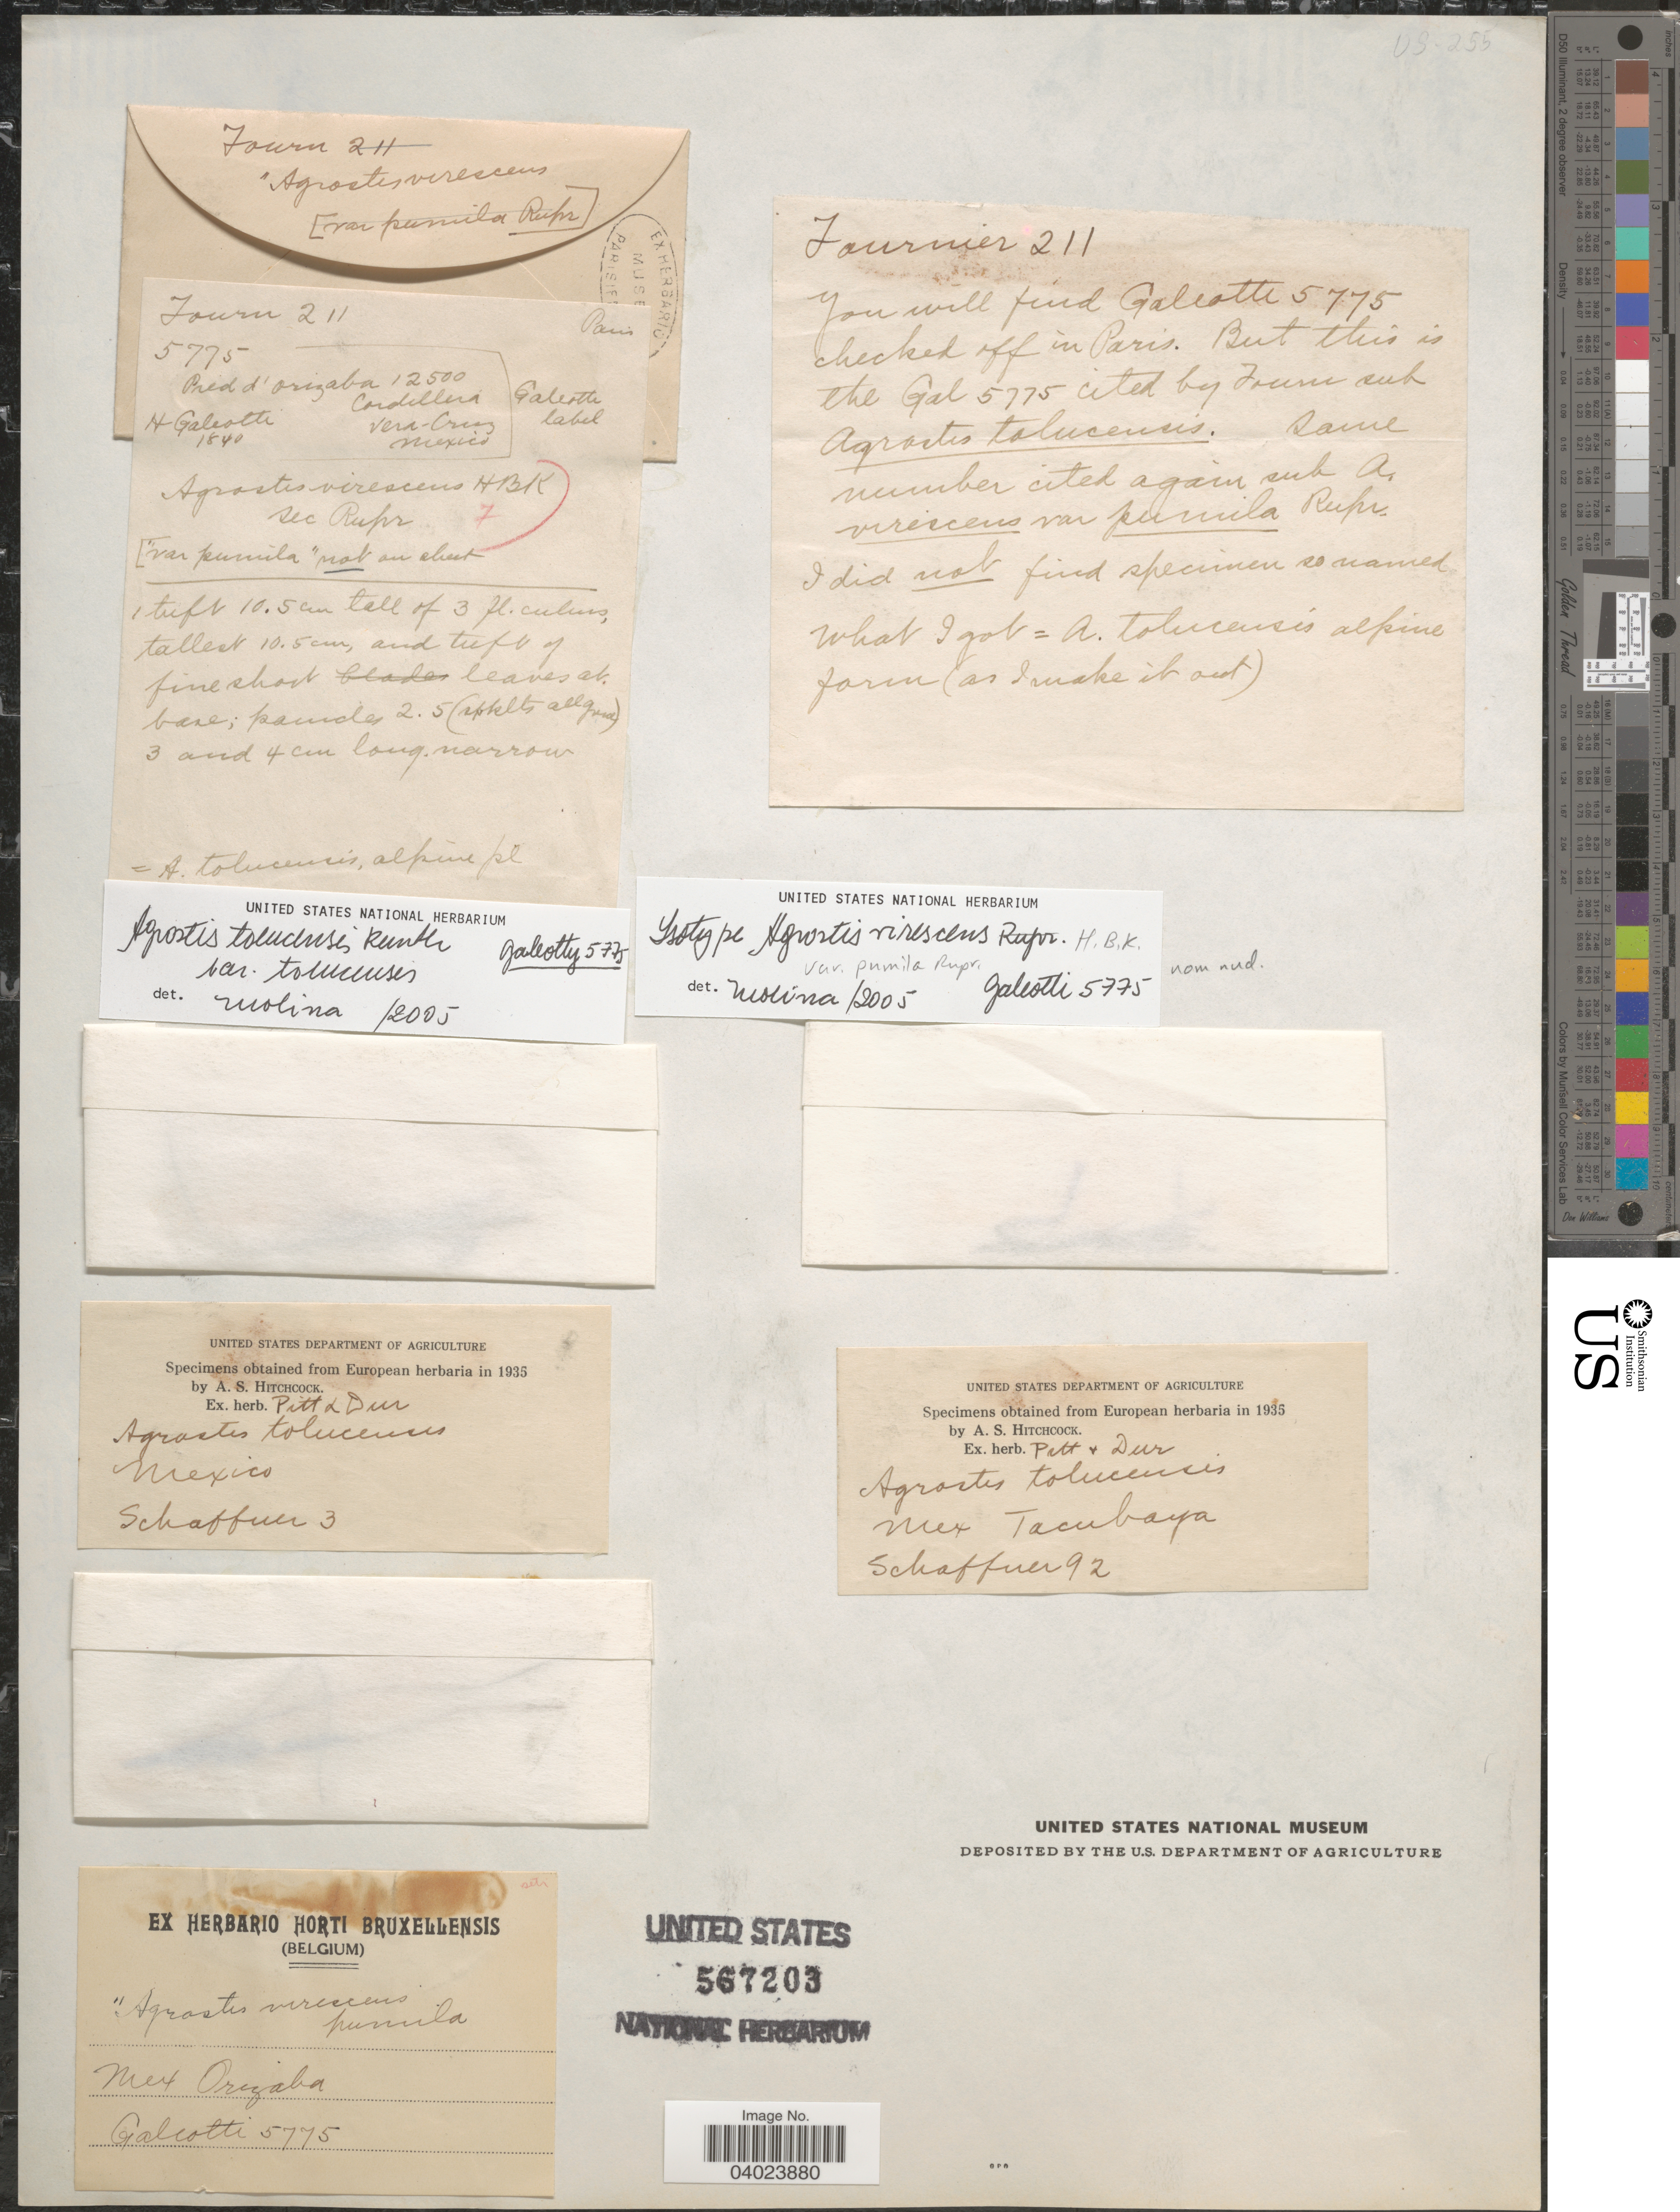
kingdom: Plantae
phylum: Tracheophyta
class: Liliopsida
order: Poales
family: Poaceae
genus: Agrostis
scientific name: Agrostis tolucensis Kunth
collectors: -. Schaffner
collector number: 92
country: Mexico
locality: Tacubaya.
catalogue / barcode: US 567203-3